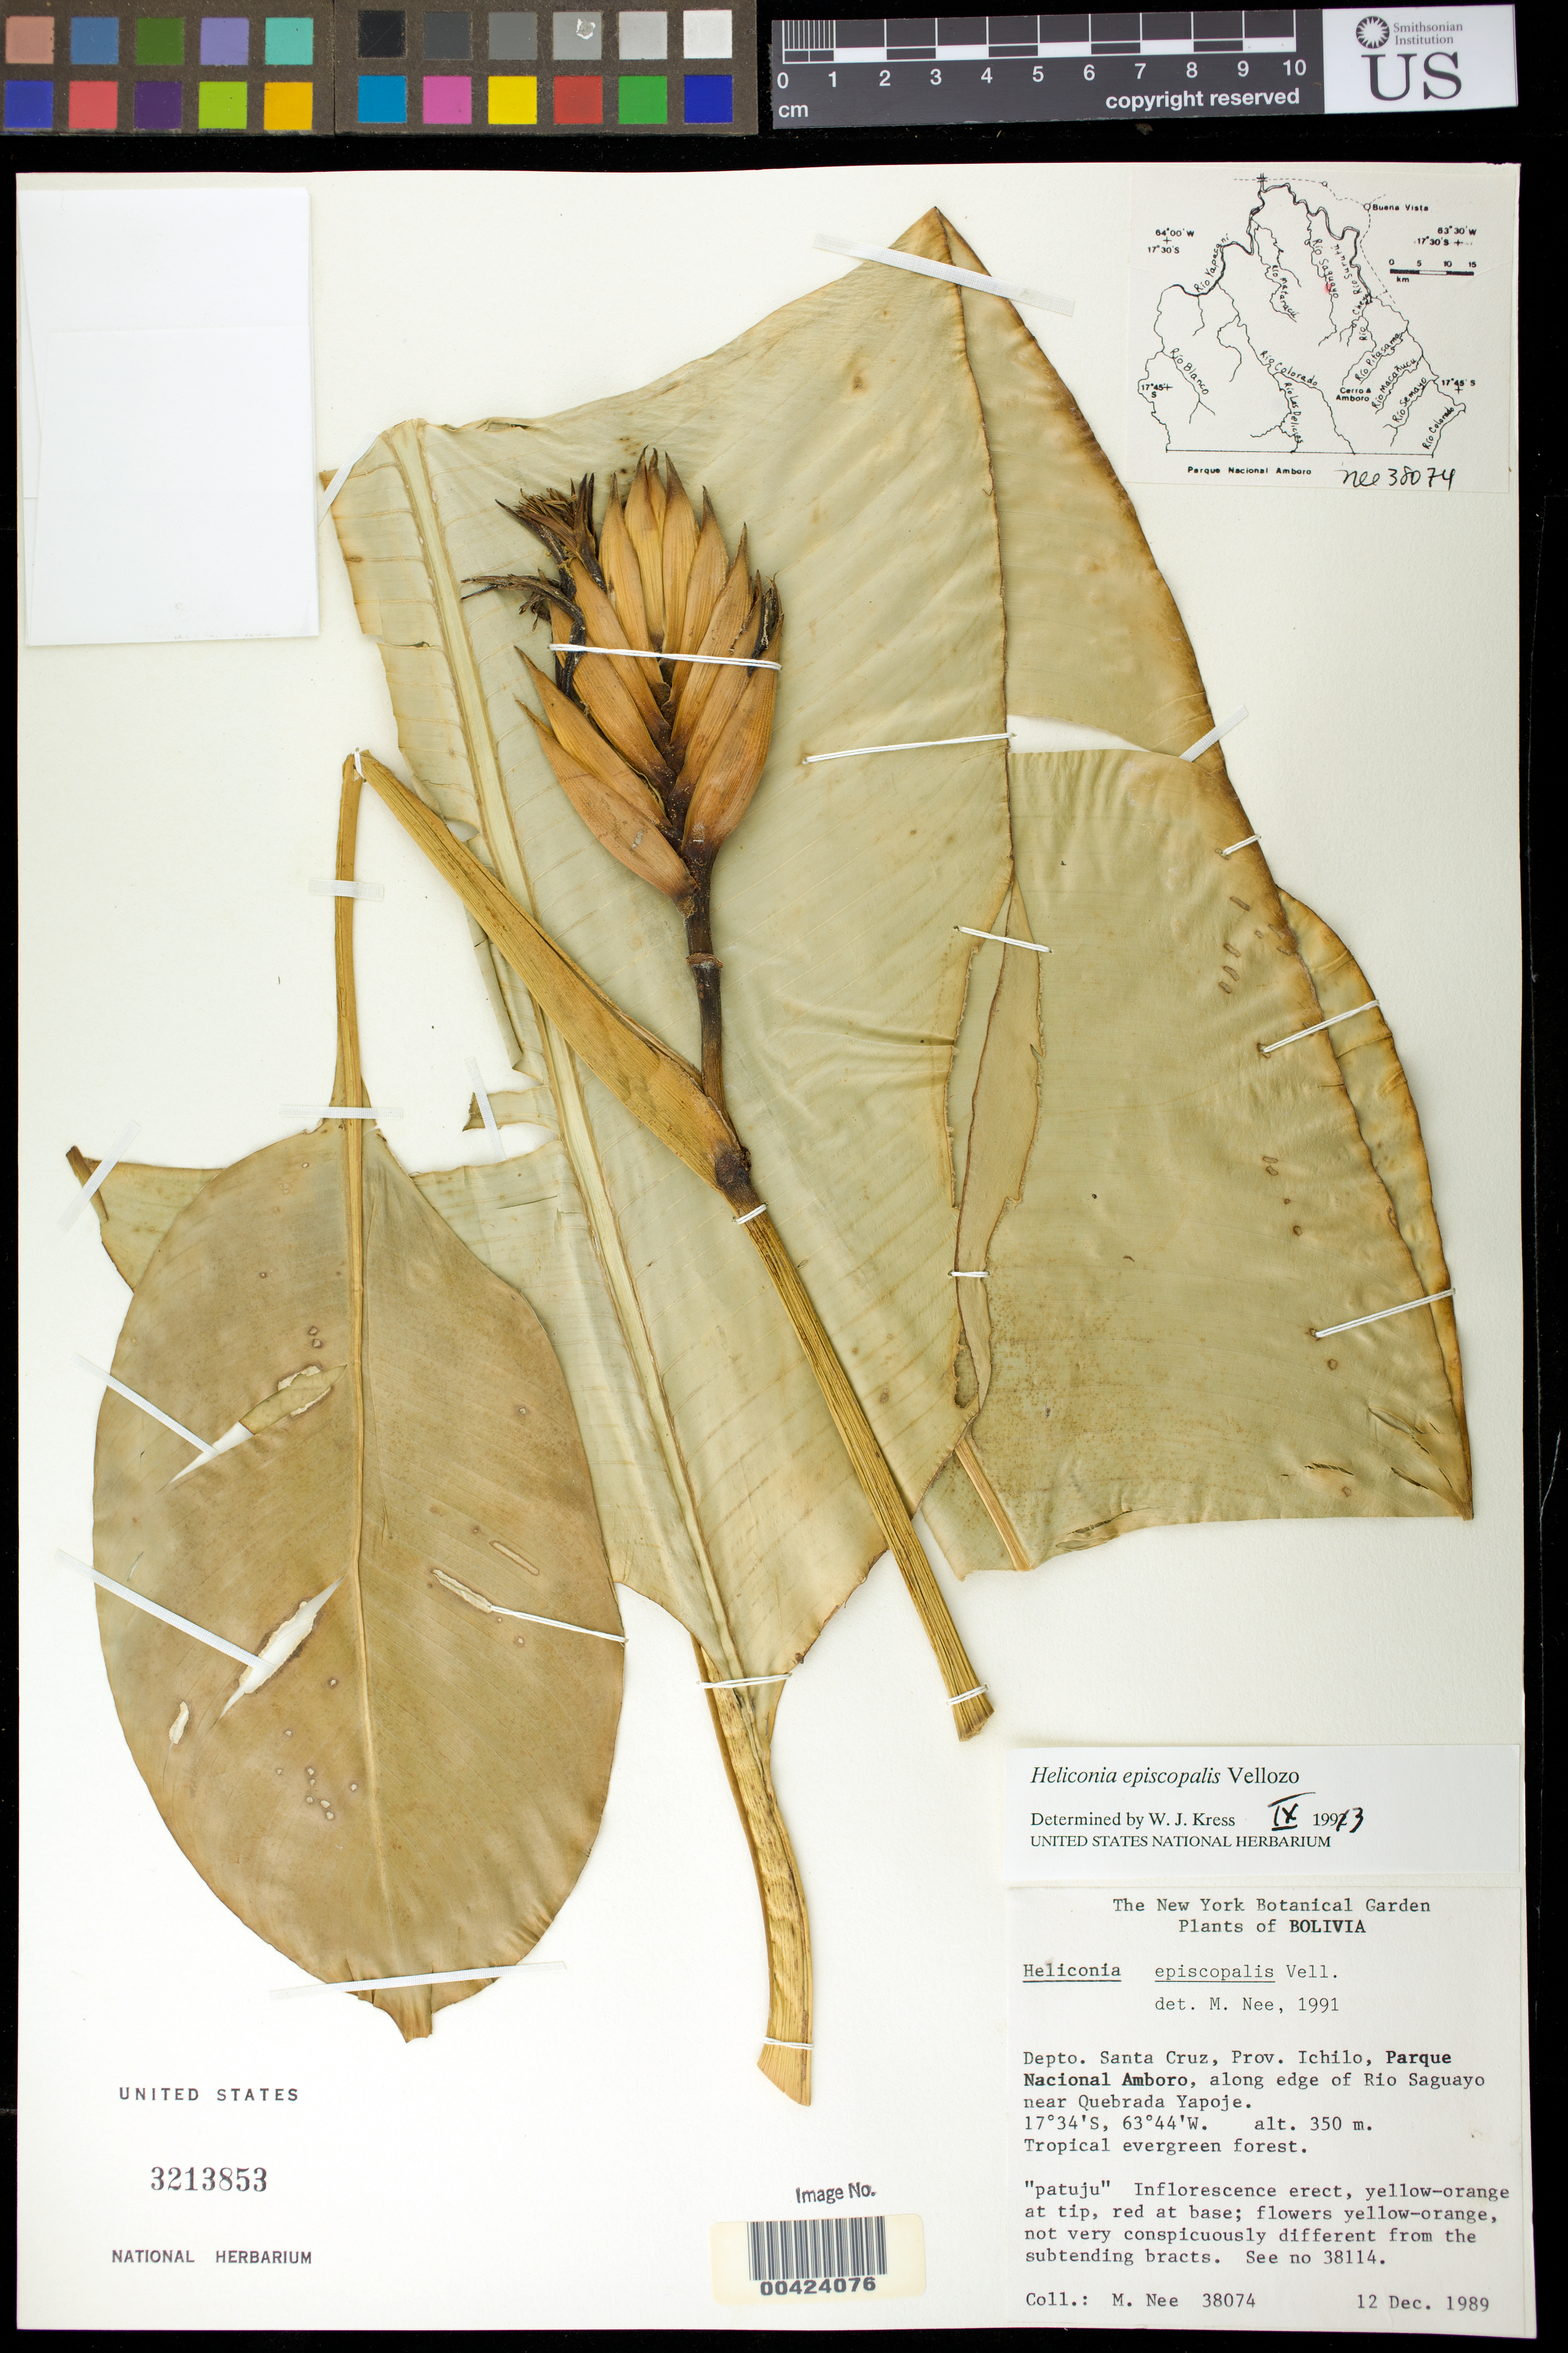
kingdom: Plantae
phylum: Tracheophyta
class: Liliopsida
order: Zingiberales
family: Heliconiaceae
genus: Heliconia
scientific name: Heliconia episcopalis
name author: Vell.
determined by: Kress, W. J., (US), Smithsonian Institution - National Museum of Natural History (UNITED STATES)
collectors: M. Nee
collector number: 38074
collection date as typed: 12 Dec 1989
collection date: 1989-12-12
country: Bolivia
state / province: Santa Cruz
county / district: Ichilo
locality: Parque Nacional amboro along Rio Saguayo near Quebrada Yapoje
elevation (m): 350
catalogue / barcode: US 3213853